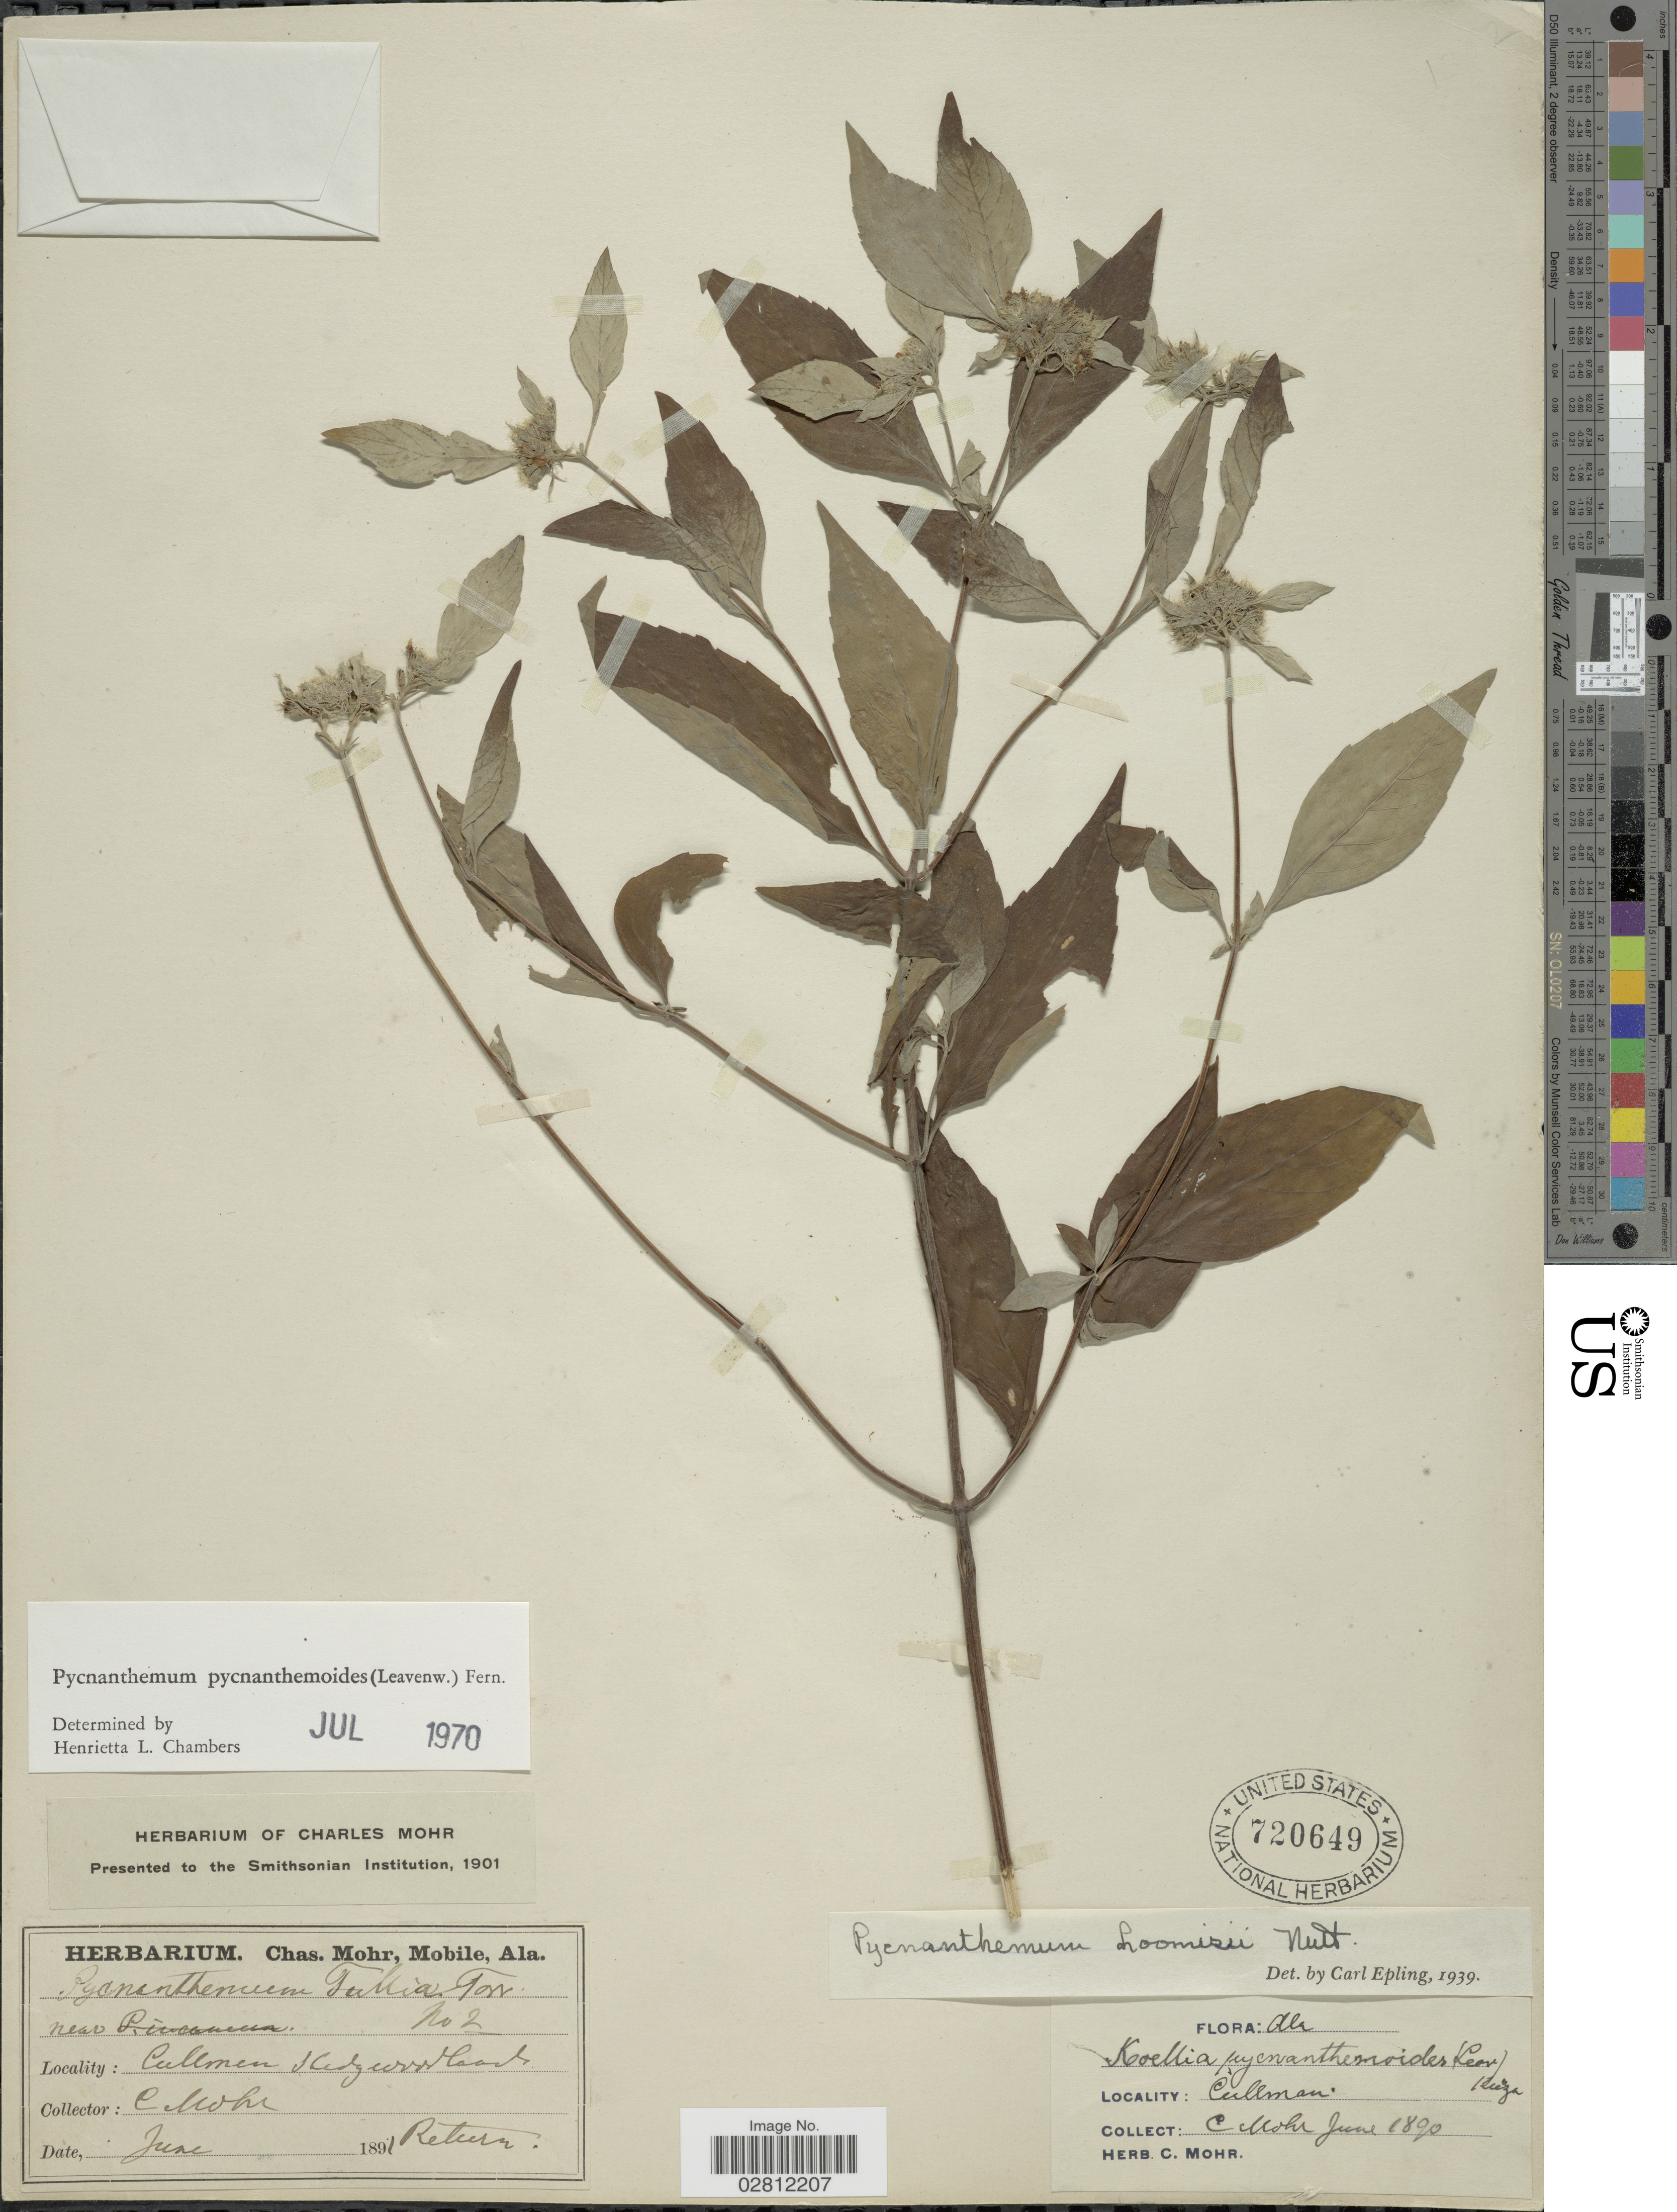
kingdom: Plantae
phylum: Tracheophyta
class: Magnoliopsida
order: Lamiales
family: Lamiaceae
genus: Pycnanthemum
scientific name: Pycnanthemum viridifolium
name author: E. Grant & Epling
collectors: C. T. Mohr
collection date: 1890-06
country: United States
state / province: Alabama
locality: Cullman, Hedge woodlands.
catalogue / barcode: US 720649